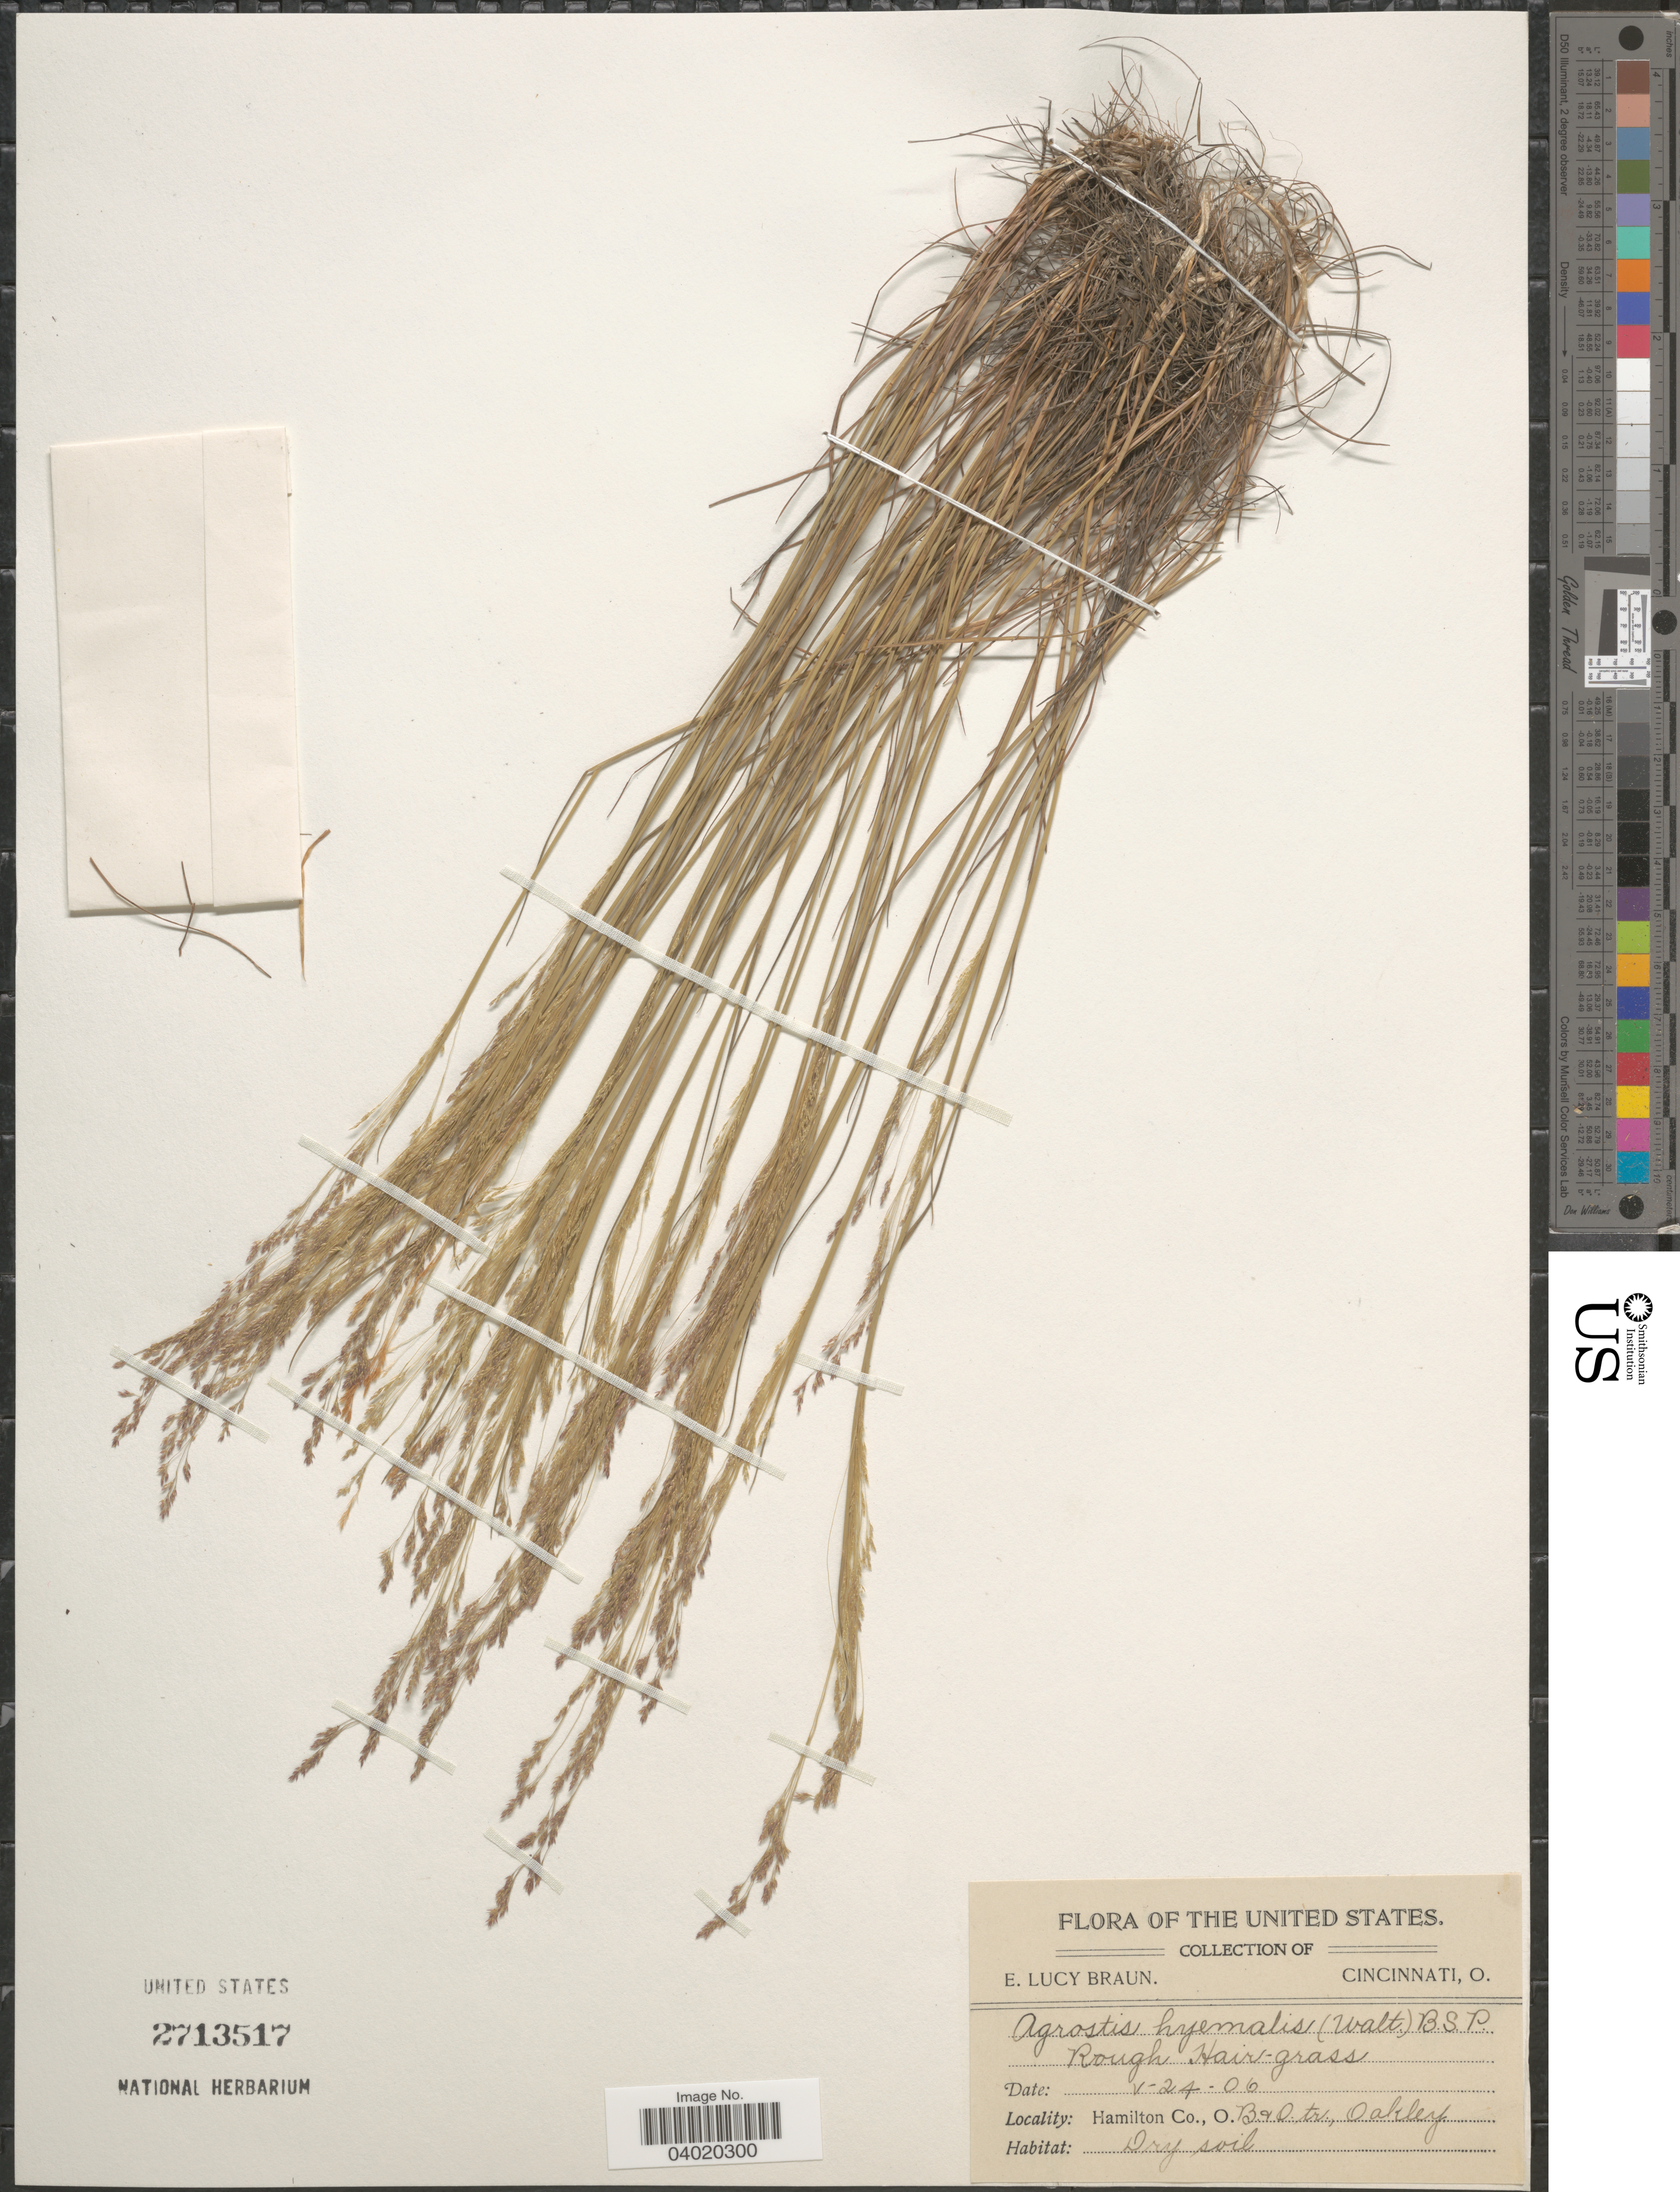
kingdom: Plantae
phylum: Tracheophyta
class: Liliopsida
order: Poales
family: Poaceae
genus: Agrostis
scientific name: Agrostis hyemalis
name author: (Walter) Britton et al.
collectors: E. L. Braun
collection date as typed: Transcribed d/m/y: 24/5/6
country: United States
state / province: Ohio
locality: Hamilton Co., B . & O. tr., Oakley.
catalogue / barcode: US 2713517